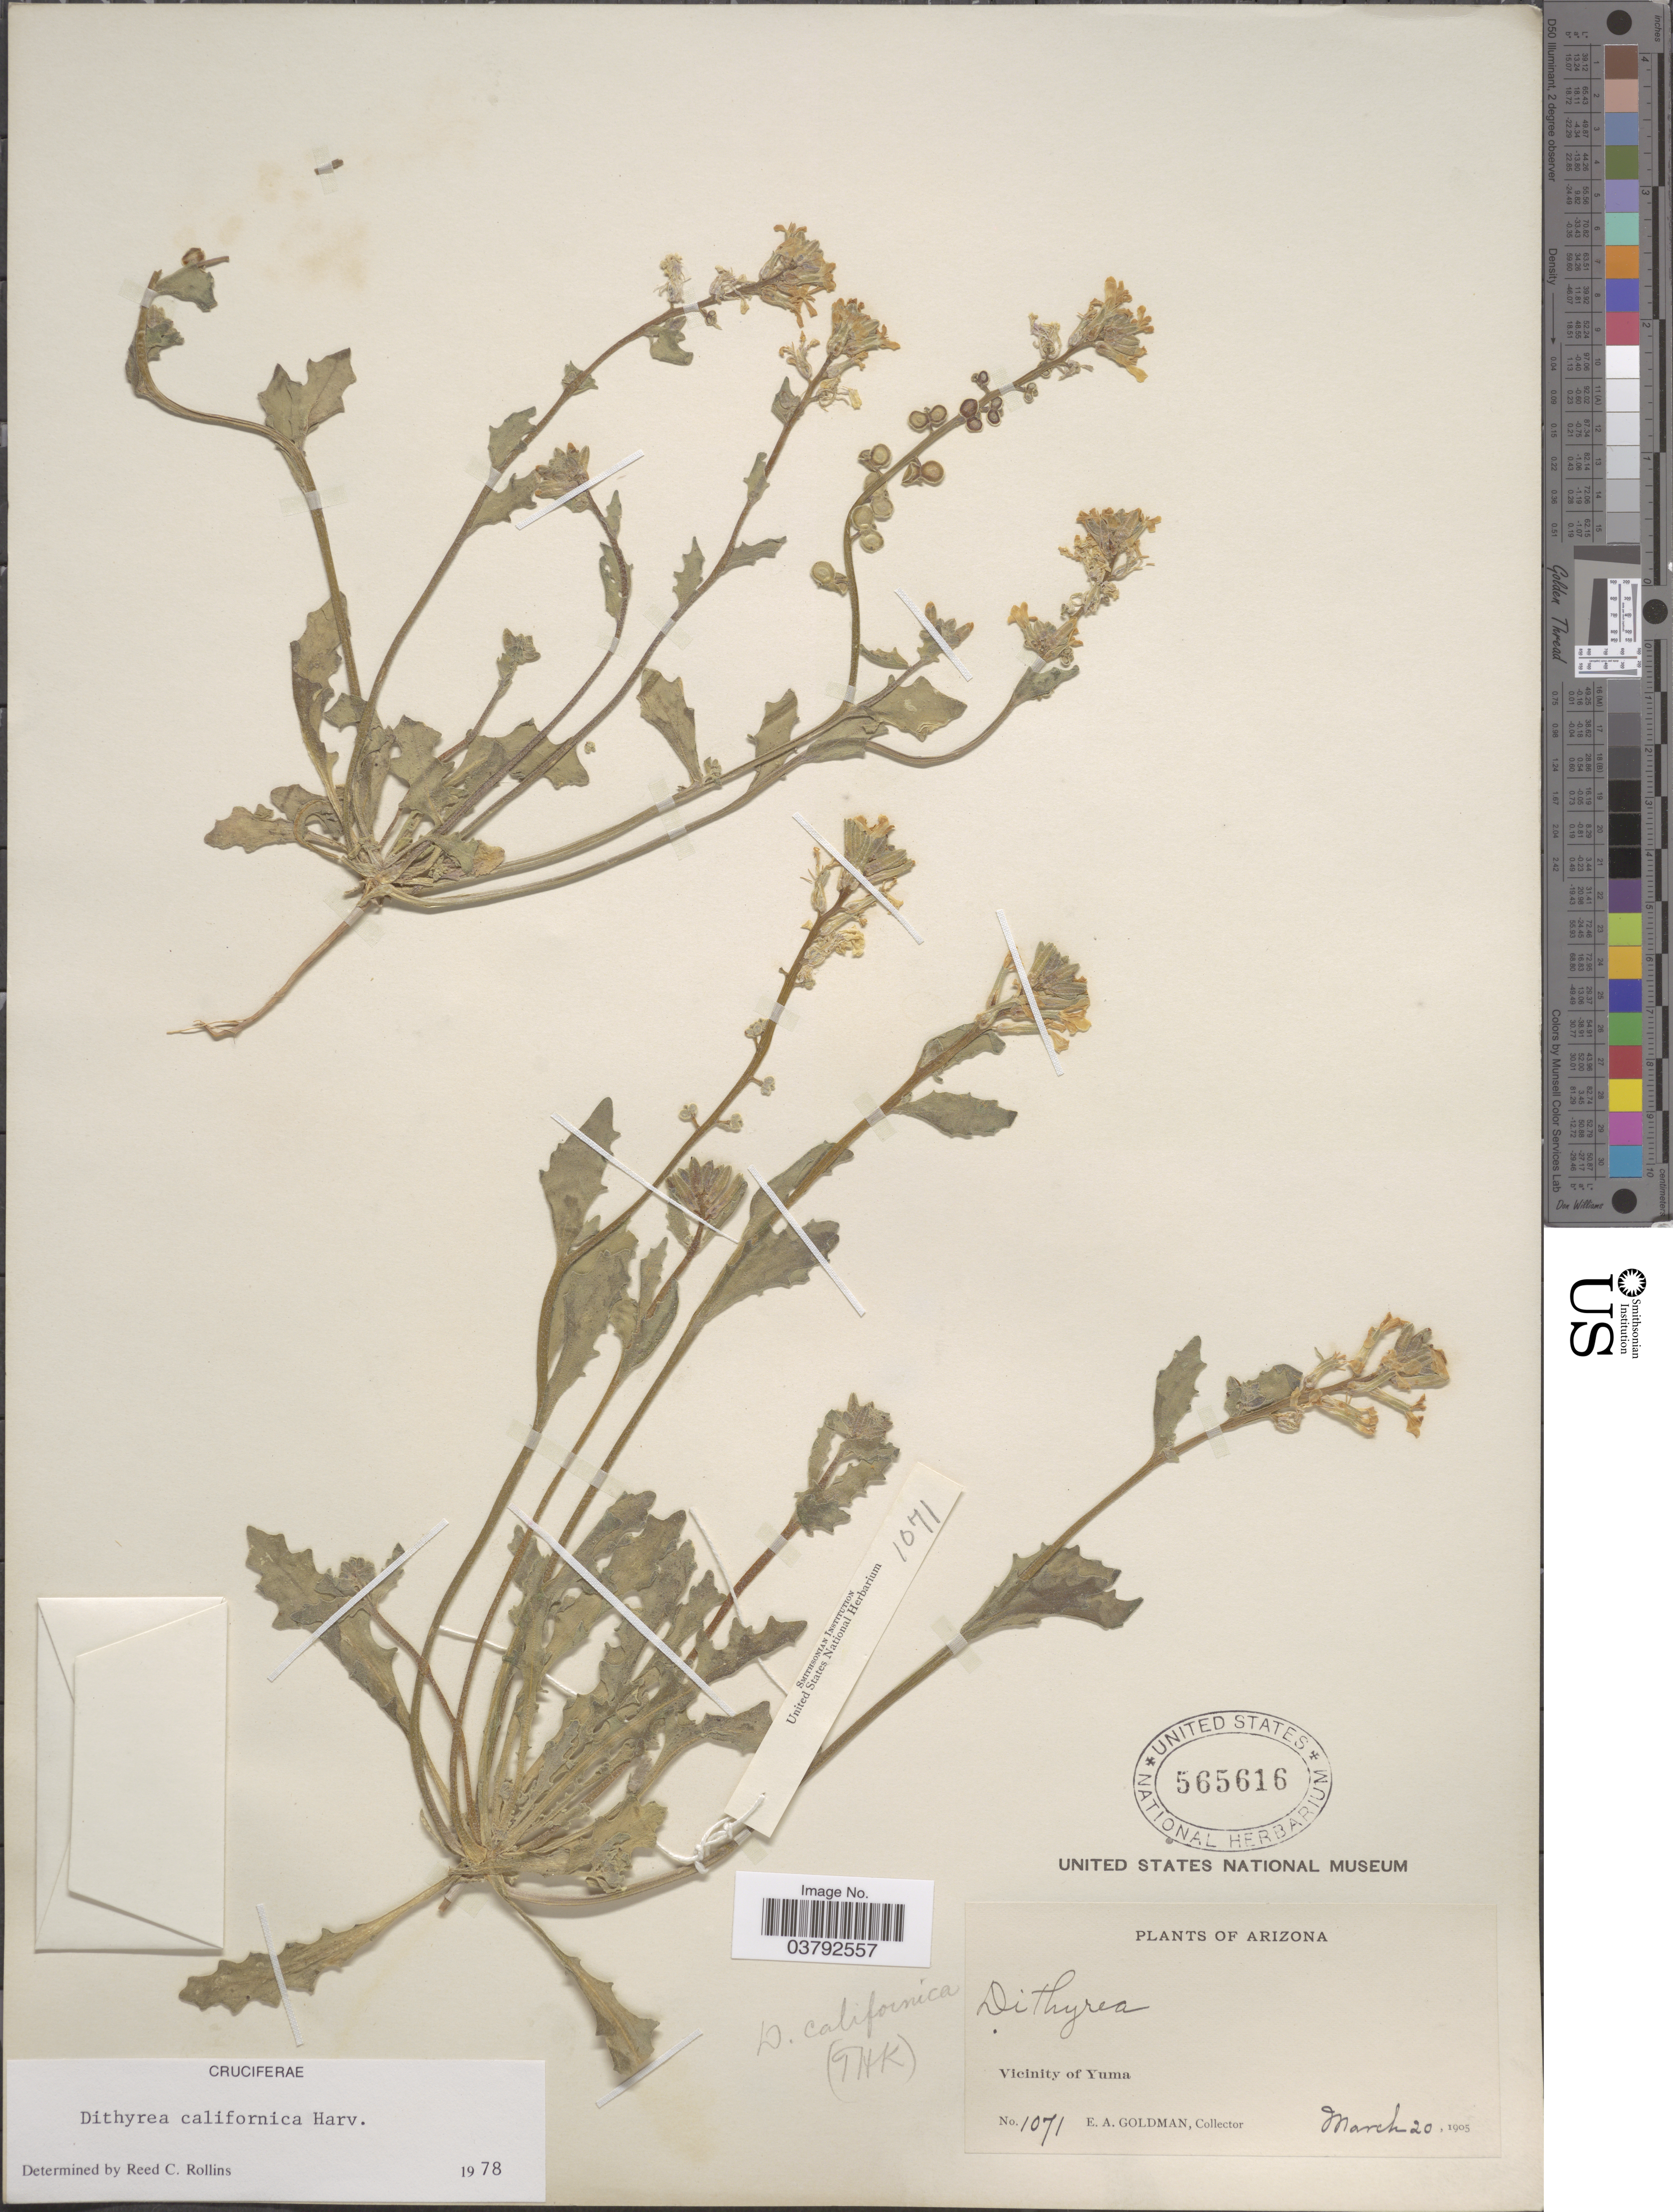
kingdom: Plantae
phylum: Tracheophyta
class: Magnoliopsida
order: Brassicales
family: Brassicaceae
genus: Dithyrea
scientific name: Dithyrea californica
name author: Harv.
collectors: E. A. Goldman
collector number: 1071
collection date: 1905-03-20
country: United States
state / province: Arizona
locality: Vicinity of Yuma.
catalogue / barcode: US 565616